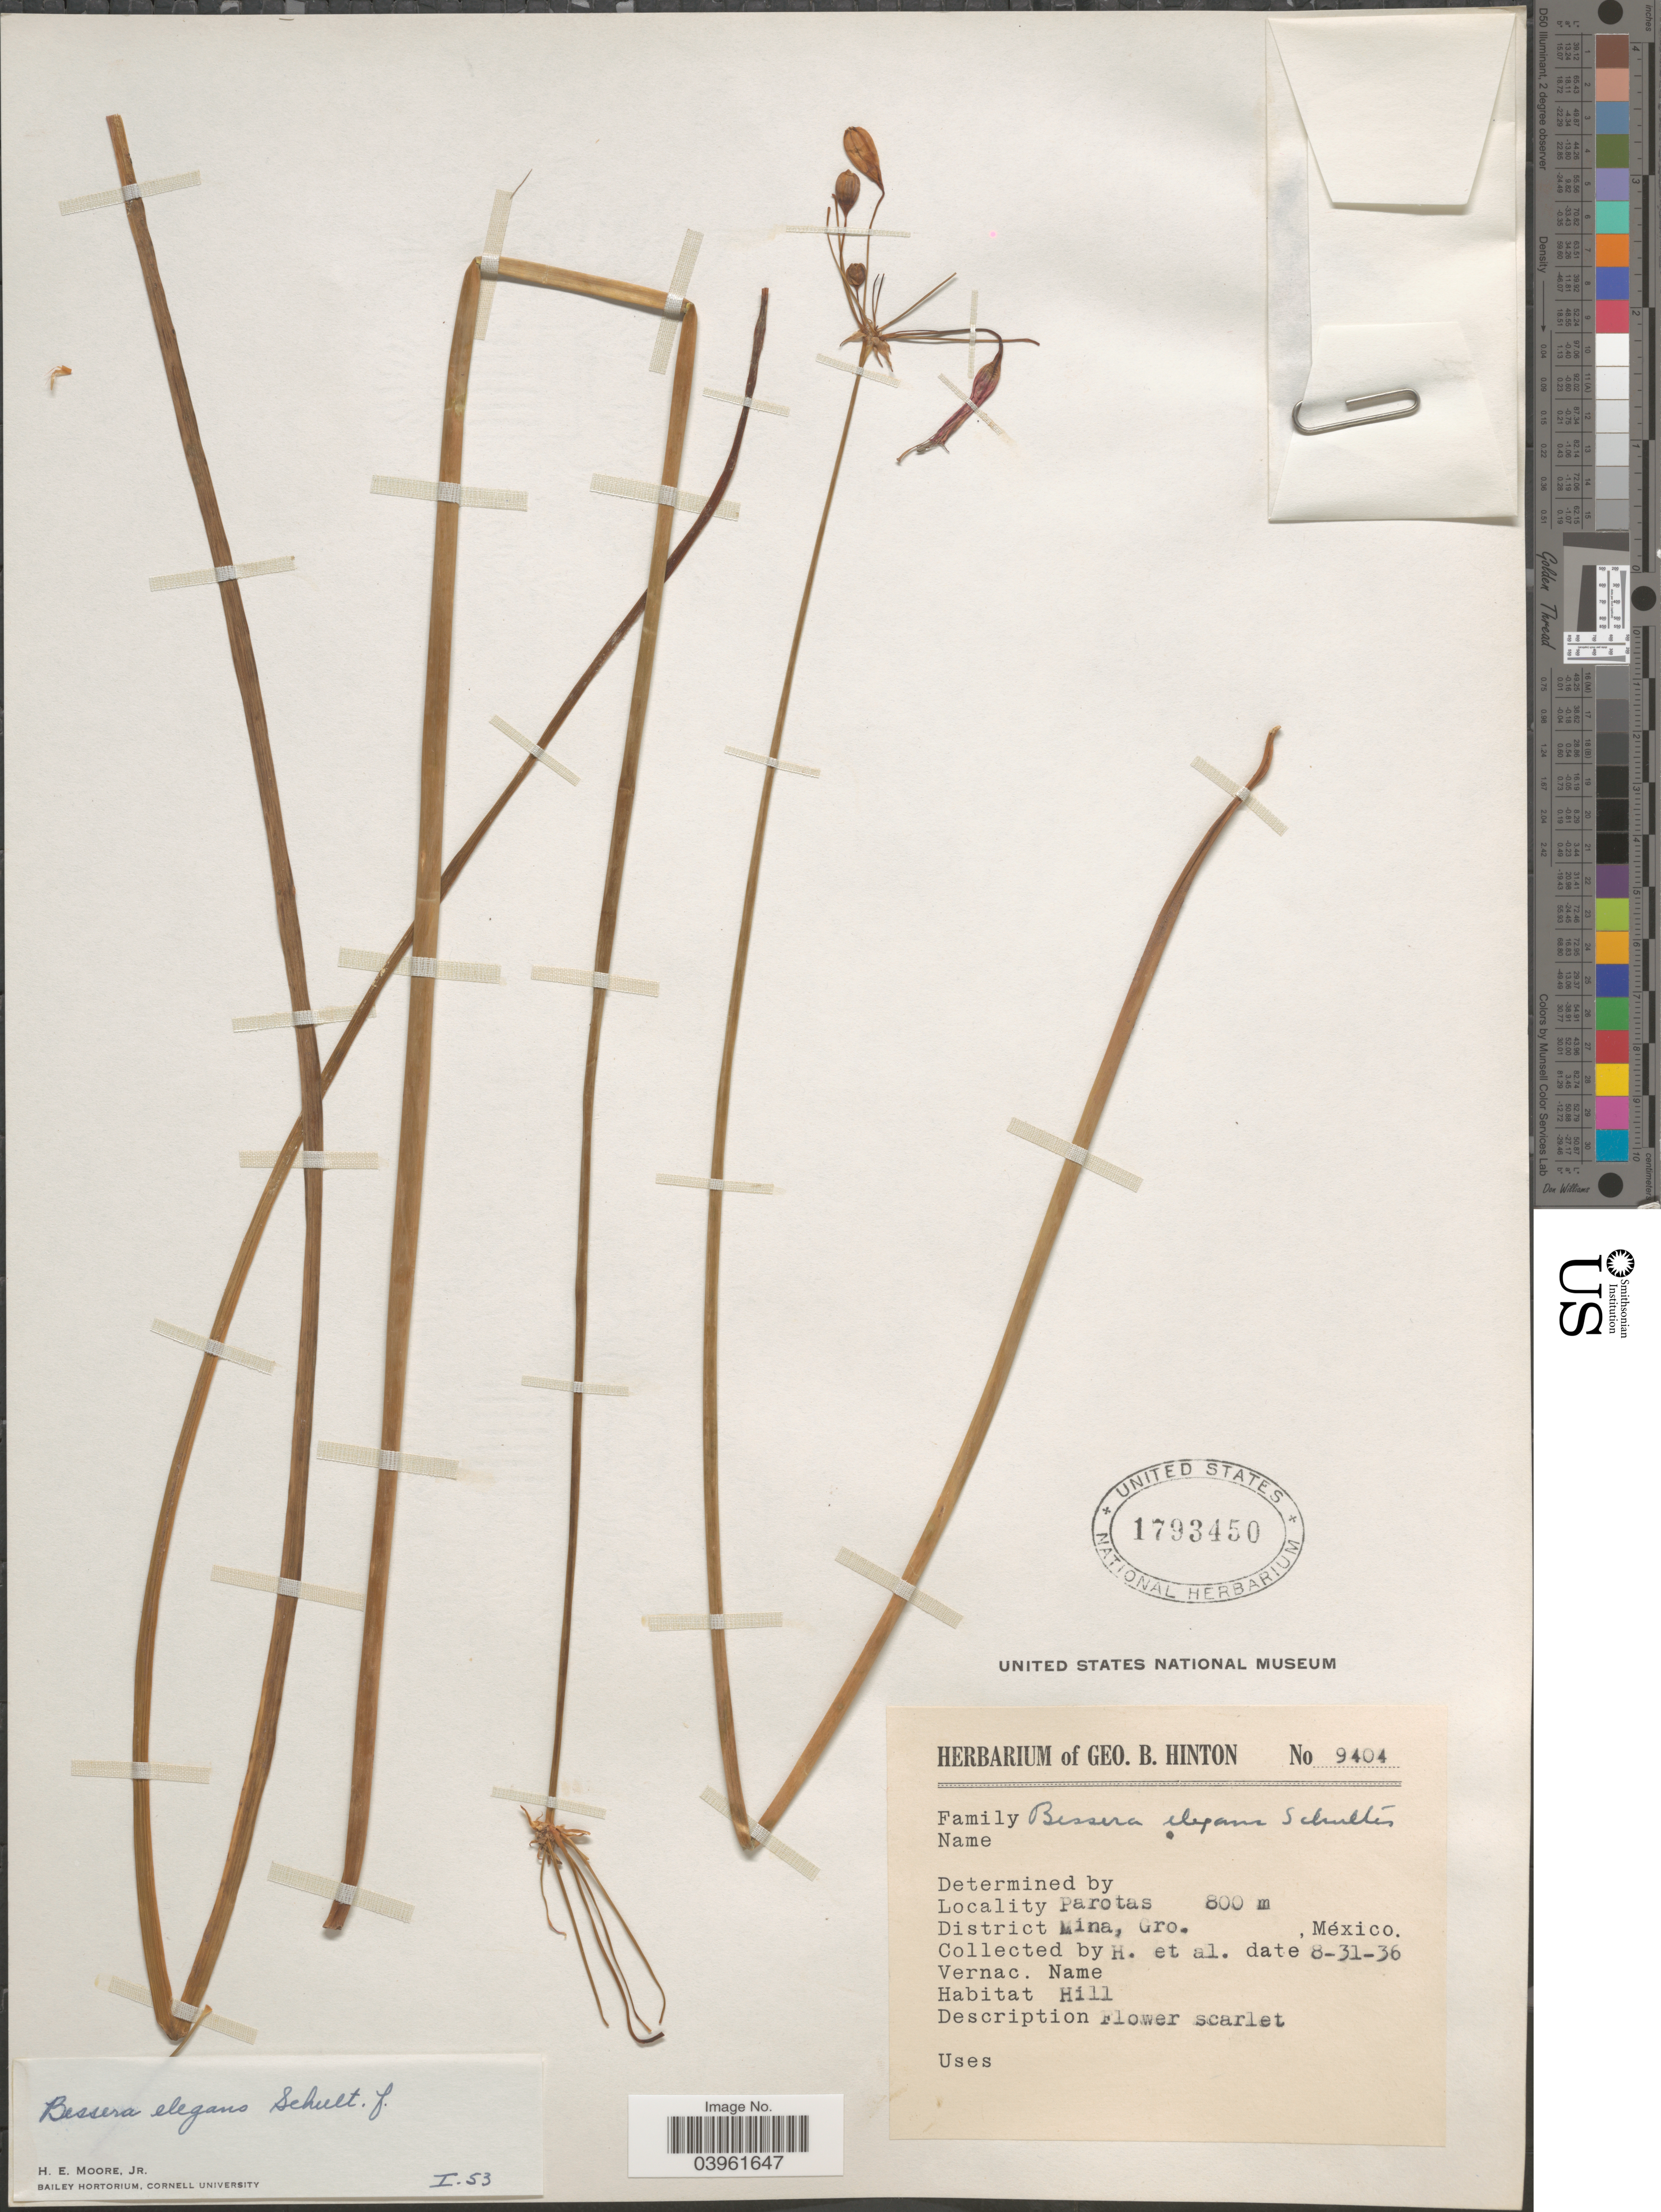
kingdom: Plantae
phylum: Tracheophyta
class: Liliopsida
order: Asparagales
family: Asparagaceae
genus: Bessera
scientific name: Bessera elegans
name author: Schult. f.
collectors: G. B. Hinton & et al.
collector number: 9404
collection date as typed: Transcribed d/m/y: 31/8/36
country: Mexico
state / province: Guerrero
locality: Parotas. District Mina, Gro.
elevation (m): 800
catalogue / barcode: US 1793450